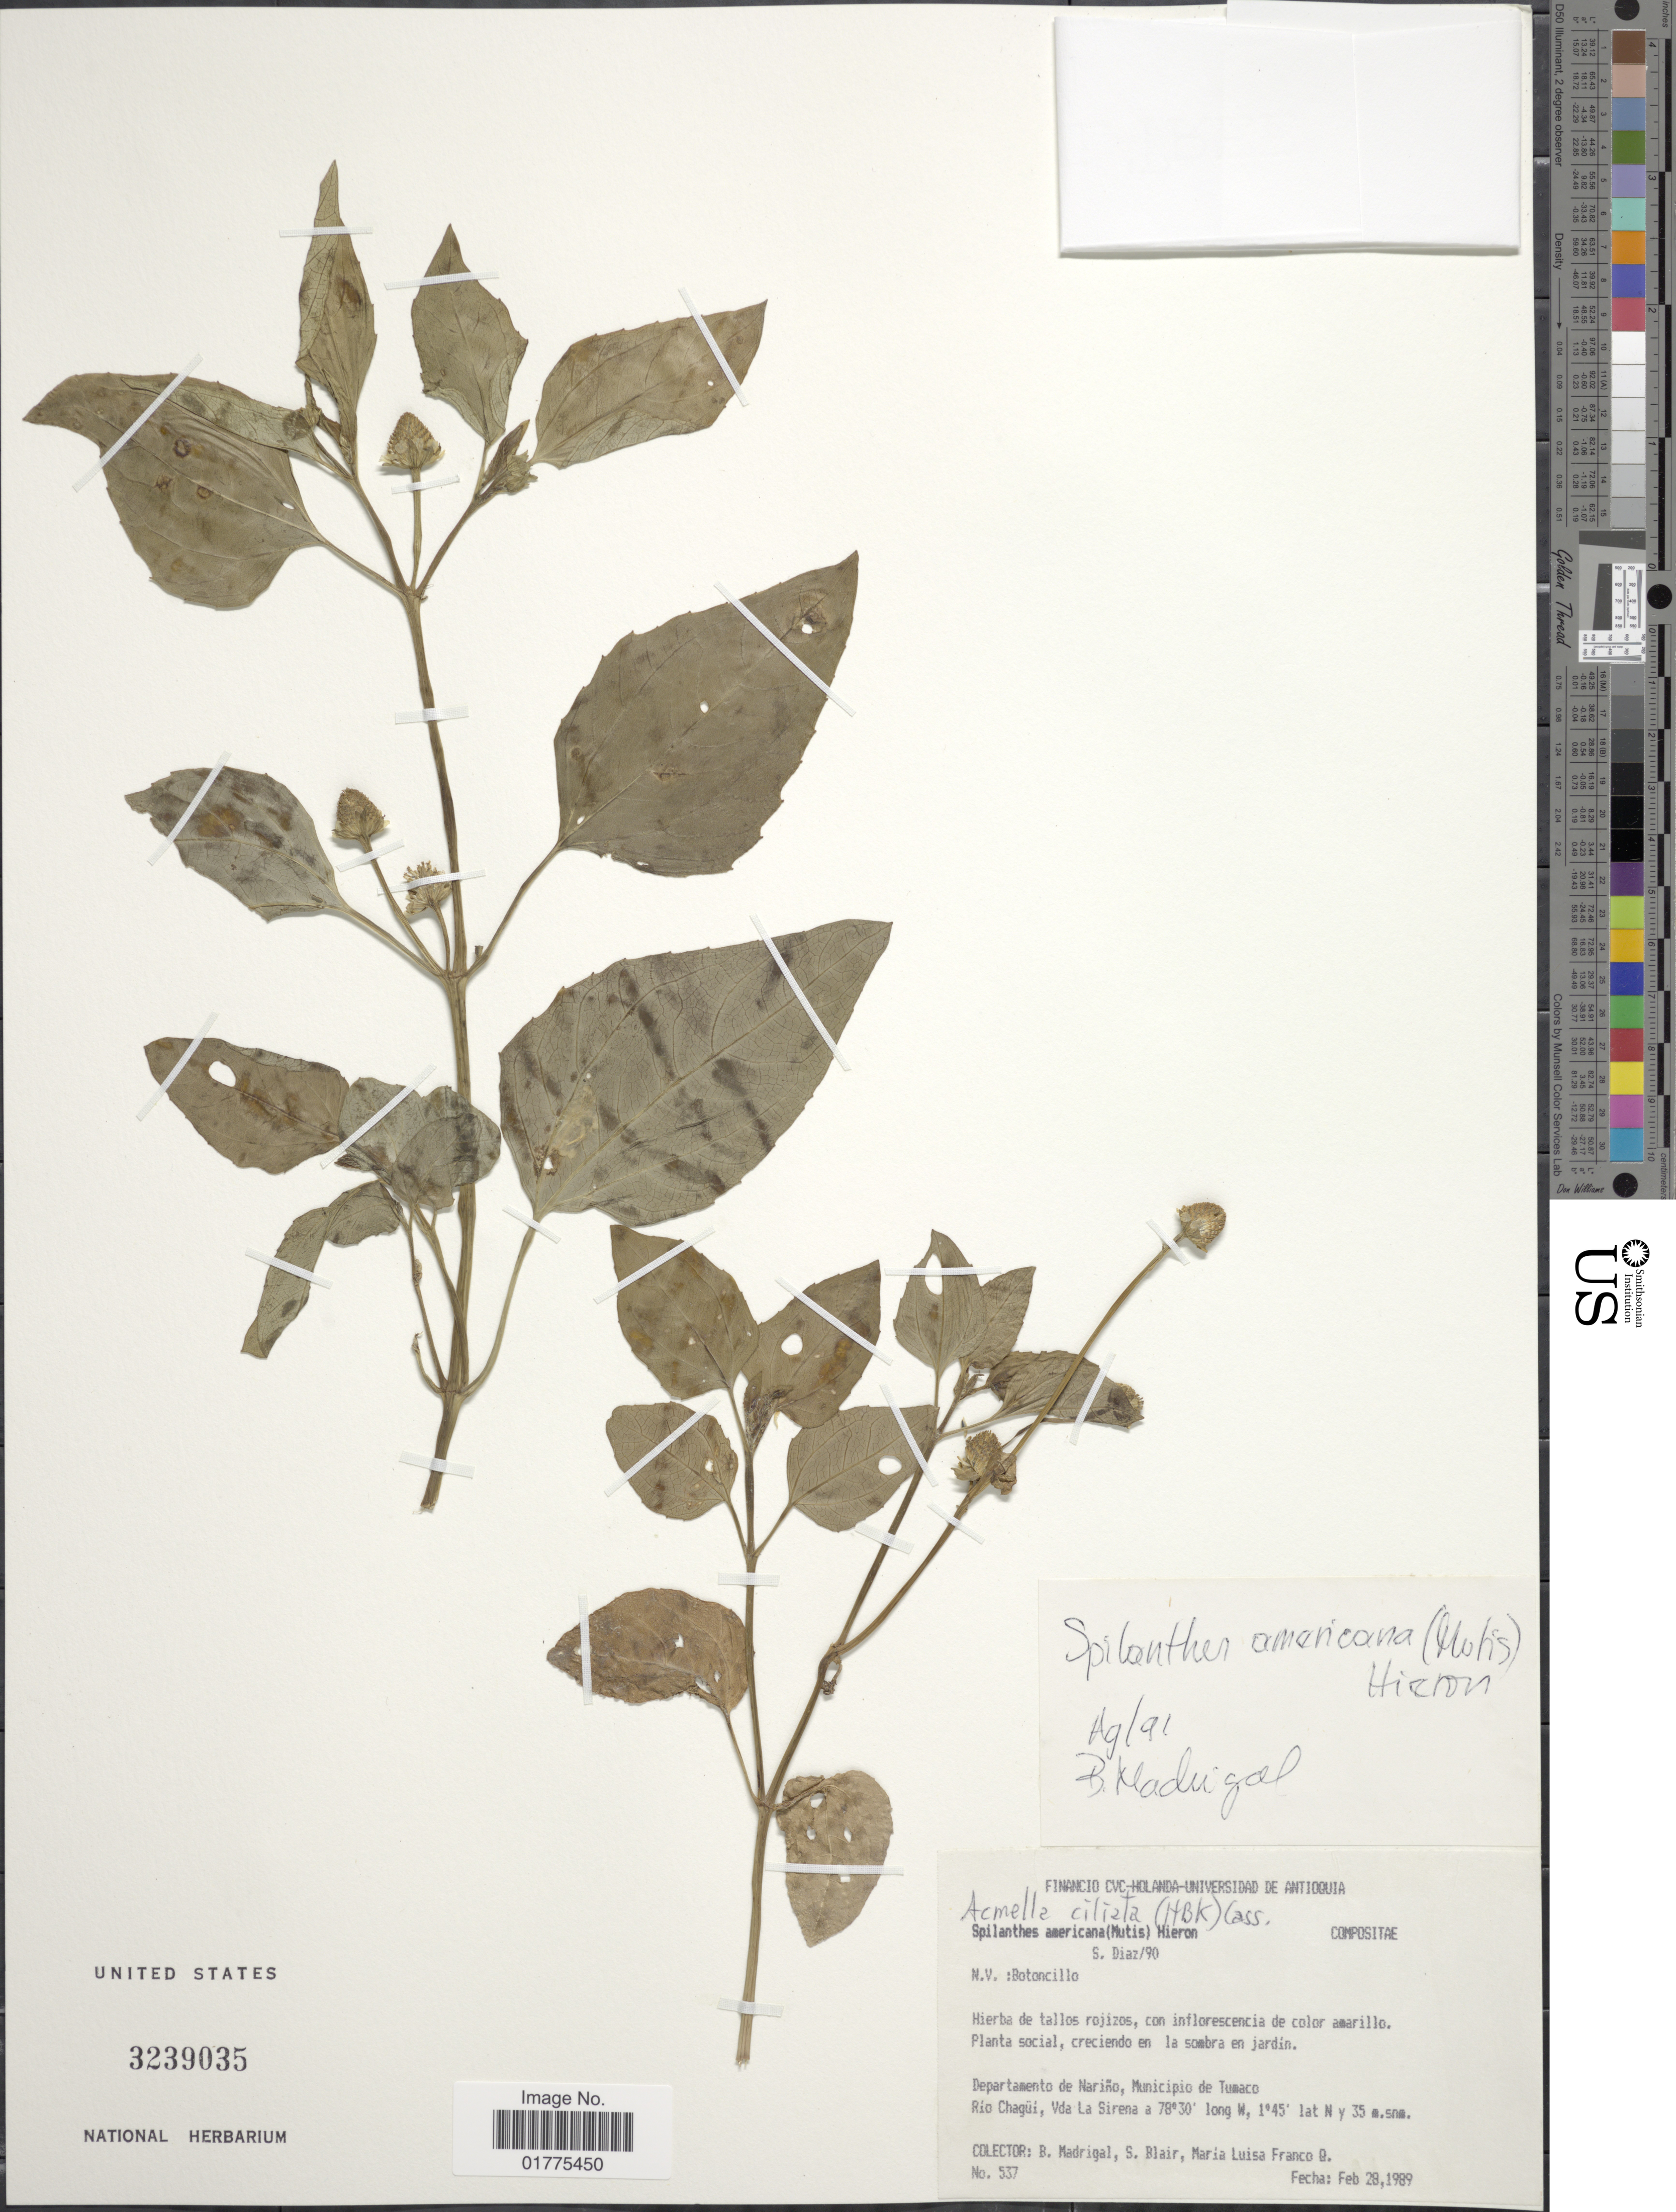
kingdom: Plantae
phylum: Tracheophyta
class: Magnoliopsida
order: Asterales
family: Asteraceae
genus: Acmella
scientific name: Acmella ciliata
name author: (Kunth) Cass.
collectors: B. E. Madrigal, S. M. Blair & Maria Luisa Franco Q.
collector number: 537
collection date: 1989-02-28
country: Colombia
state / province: Nariño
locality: Municipio de Tumaco, Rio Chagui, Vda La Sirena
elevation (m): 35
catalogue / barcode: US 3239035